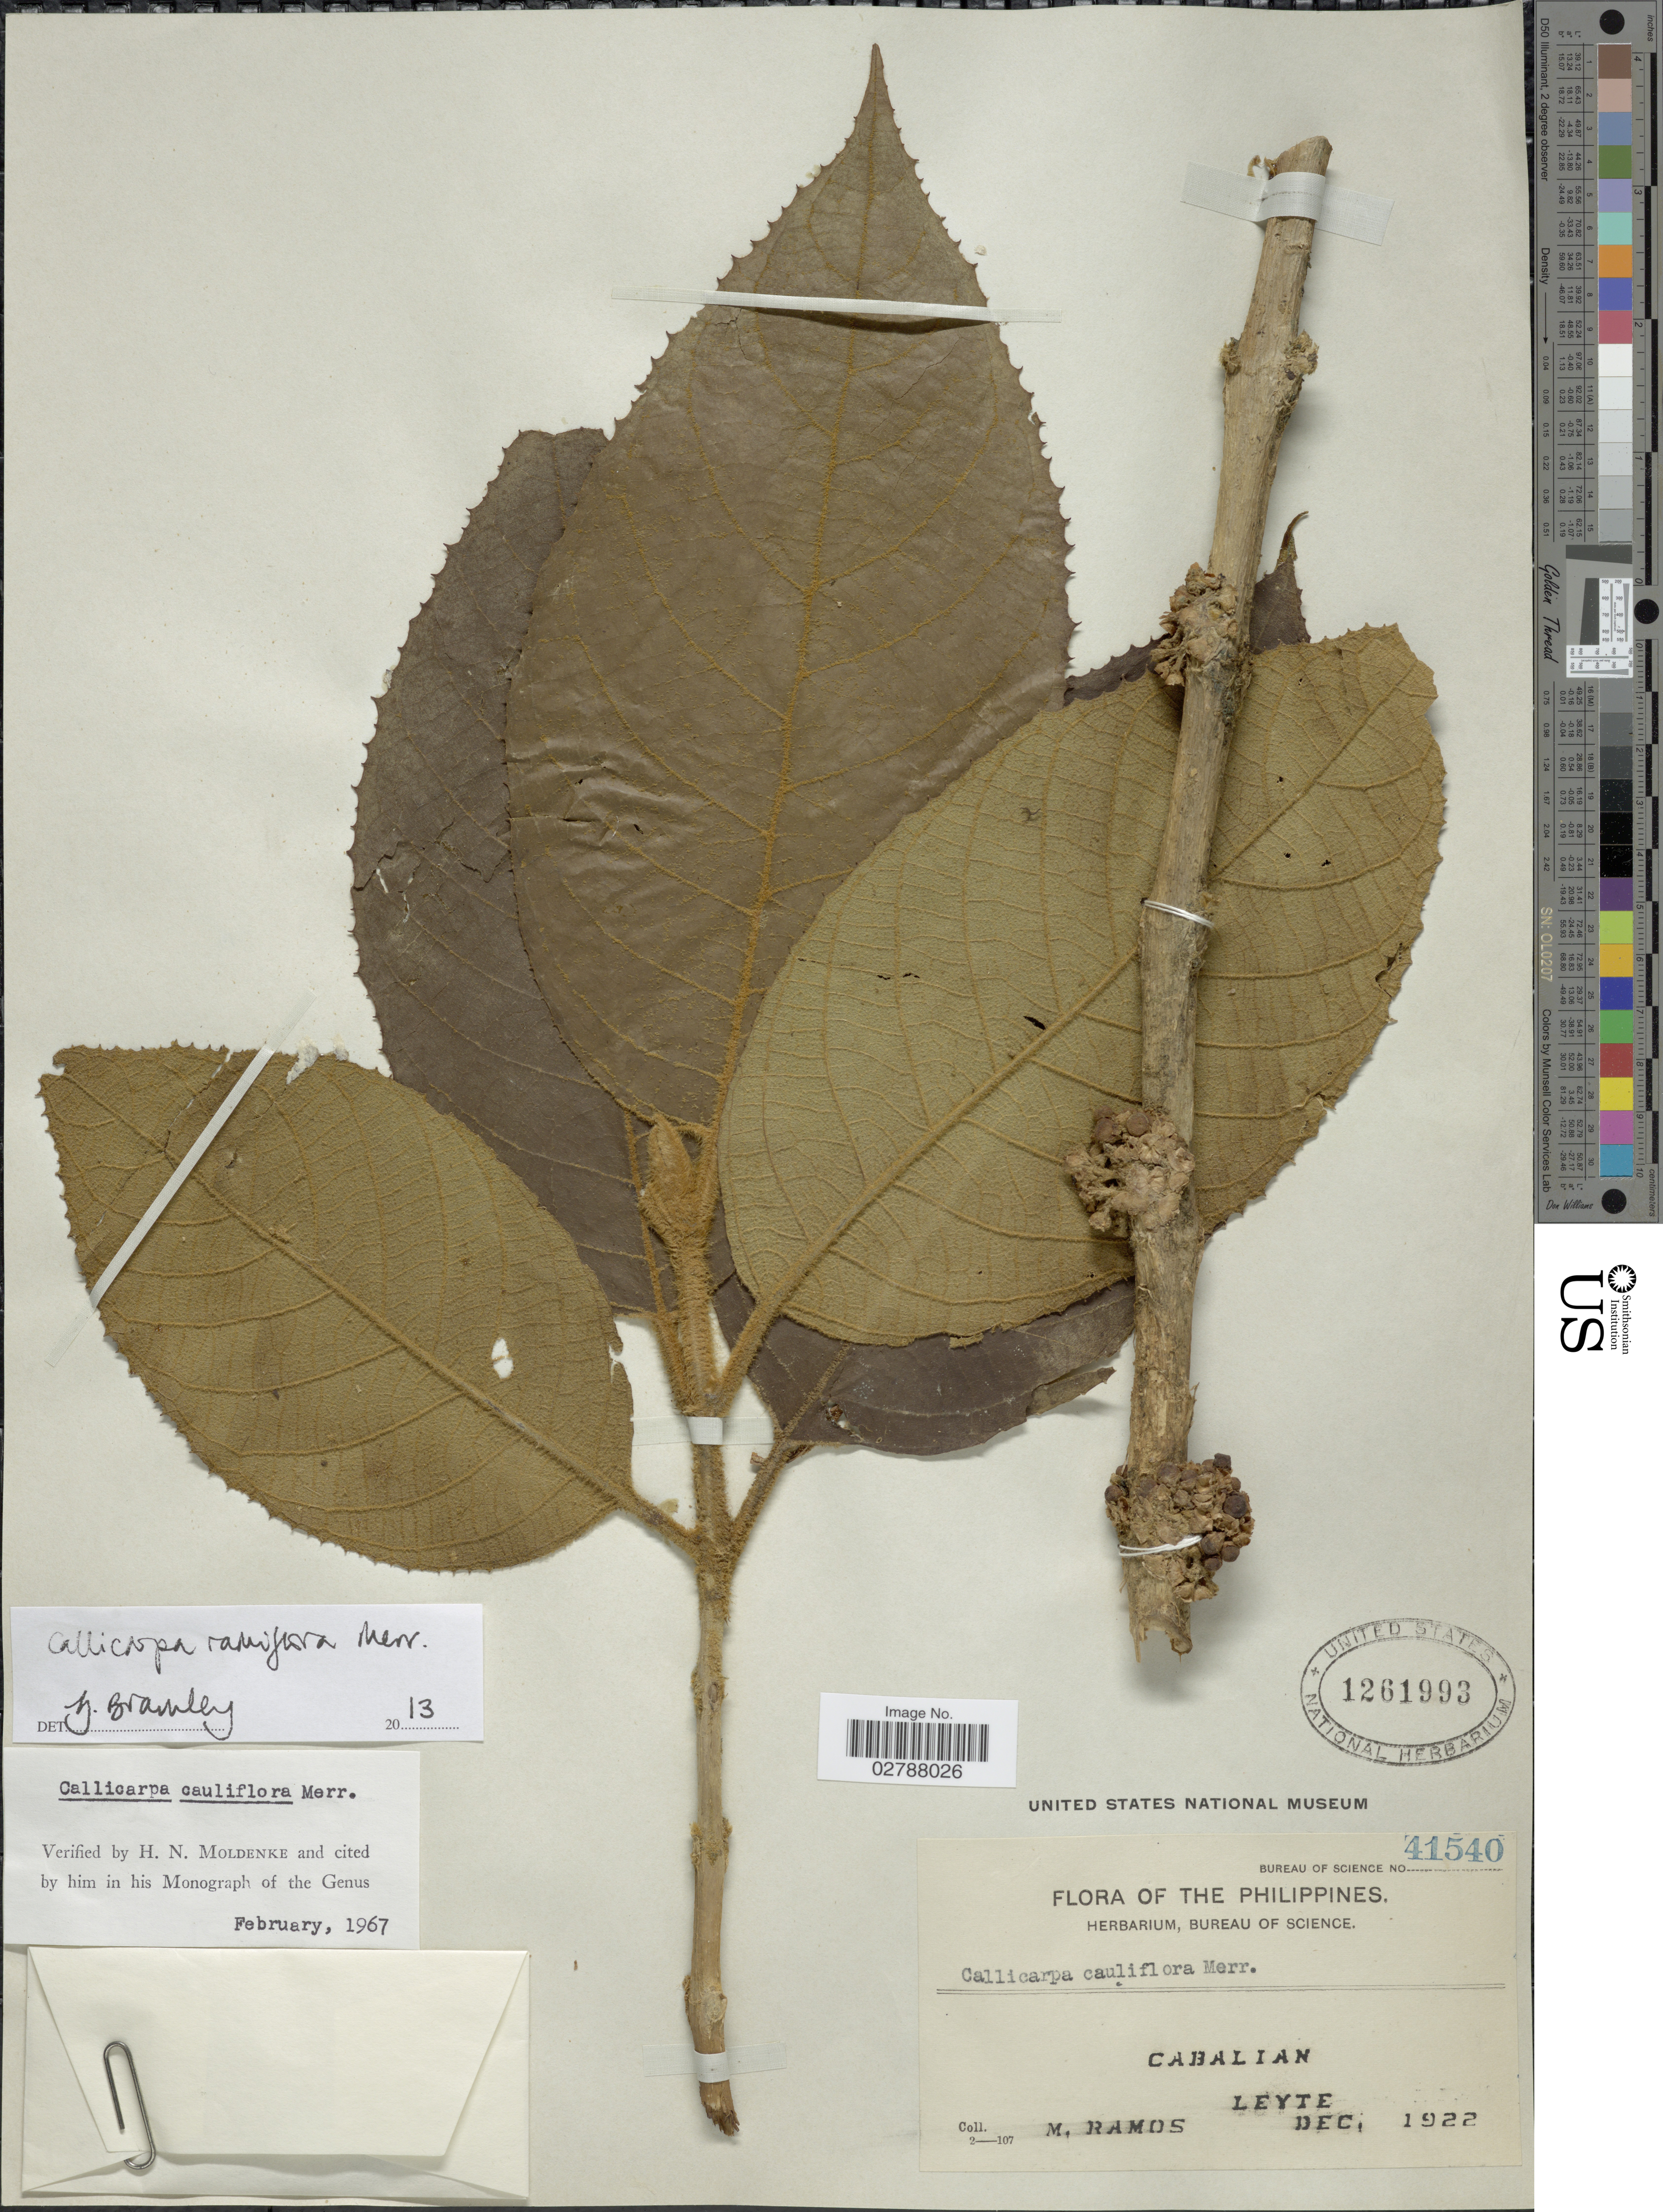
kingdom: Plantae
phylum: Tracheophyta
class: Magnoliopsida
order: Lamiales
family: Lamiaceae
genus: Callicarpa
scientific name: Callicarpa ramiflora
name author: Merr.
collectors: M. Ramos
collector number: Bureau of Science41540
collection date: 1922-12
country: Philippines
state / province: Eastern Visayas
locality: Cabalian, Leyte.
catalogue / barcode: US 1261993